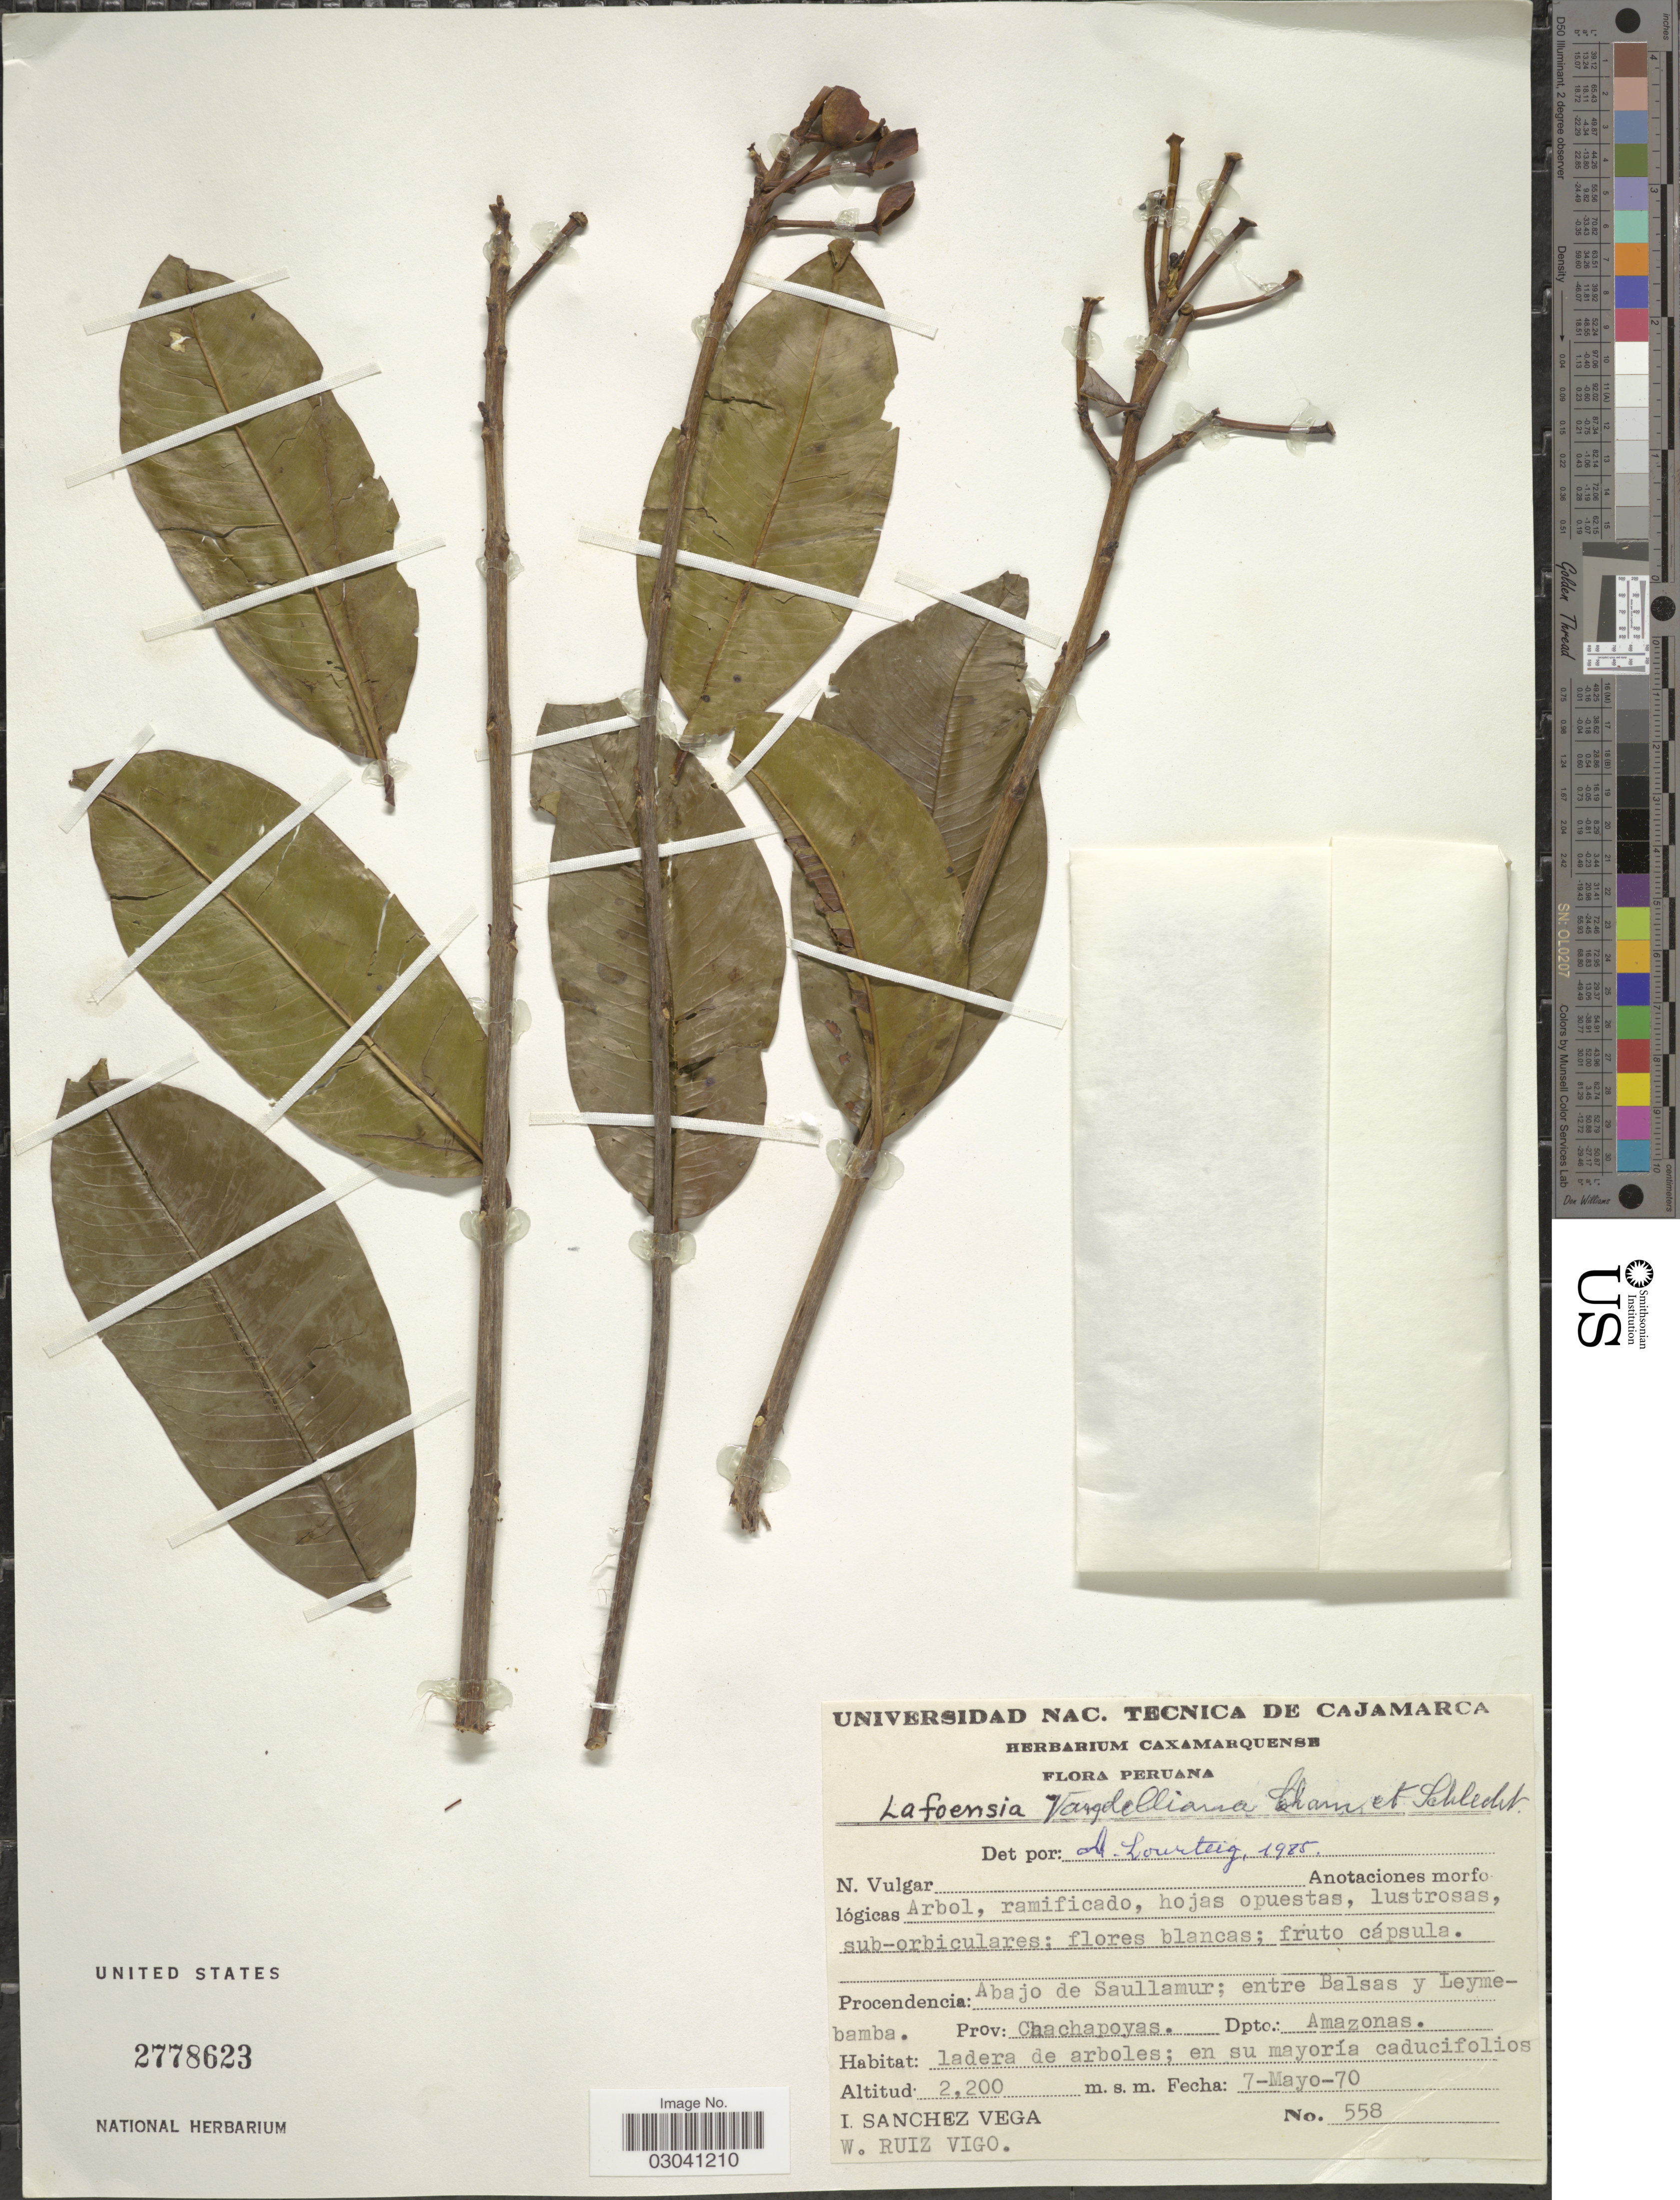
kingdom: Plantae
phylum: Tracheophyta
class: Magnoliopsida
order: Myrtales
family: Lythraceae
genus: Lafoensia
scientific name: Lafoensia vandelliana subsp. vandelliana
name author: Cham. & Schlecht.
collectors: I. Sánchez Vega & W. Ruiz Vigo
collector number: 558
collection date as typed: Transcribed d/m/y: 7/5/70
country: Peru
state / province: Amazonas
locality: Procedencia: Abajo de Saullamur; entre Balsas y Leymebamba. Prov. Chachapoyas. Dpto. Amazonas.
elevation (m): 2200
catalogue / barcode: US 2778623